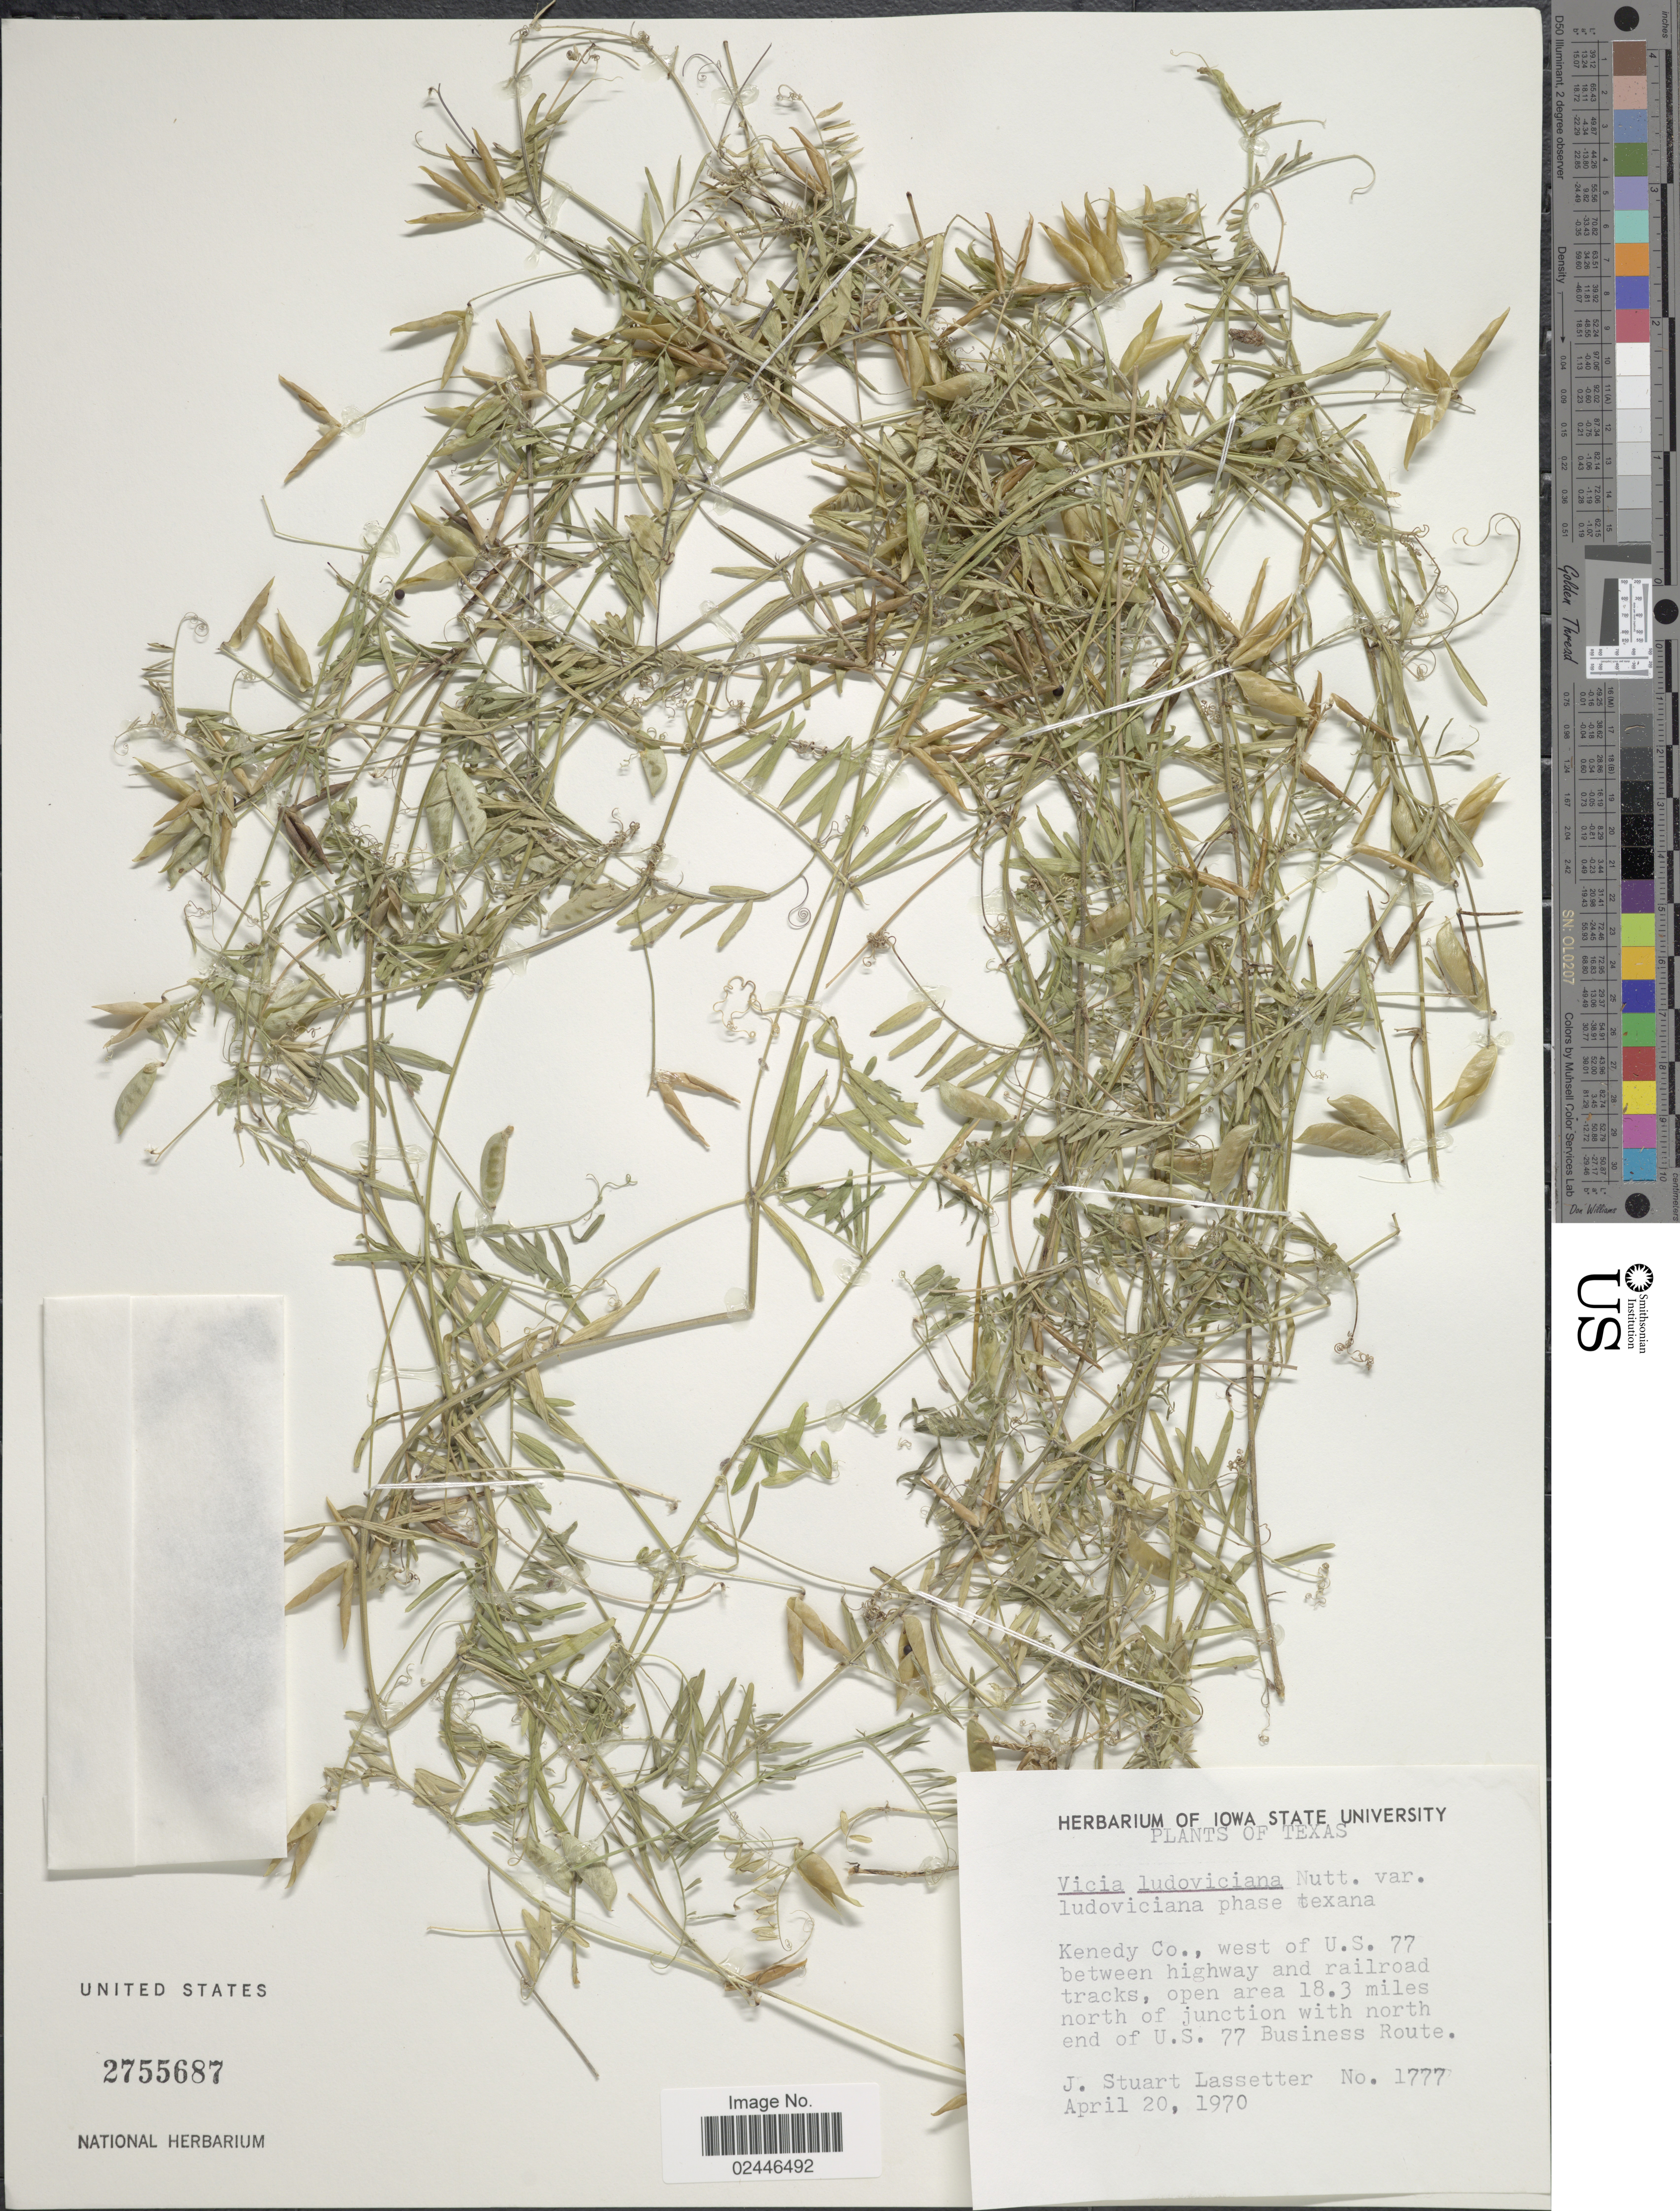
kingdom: Plantae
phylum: Tracheophyta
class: Magnoliopsida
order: Fabales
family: Fabaceae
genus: Vicia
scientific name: Vicia ludoviciana var. ludoviciana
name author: Nutt. ex Torr. & A. Gray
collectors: J. Lassetter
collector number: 1777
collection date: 1970-04-20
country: United States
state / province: Texas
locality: Kenedy Co., west of U.S. 77 between highway and railroad tracks, open area 18.3 miles north of junction with north end of U.S. 77 Business Route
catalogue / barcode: US 2755687